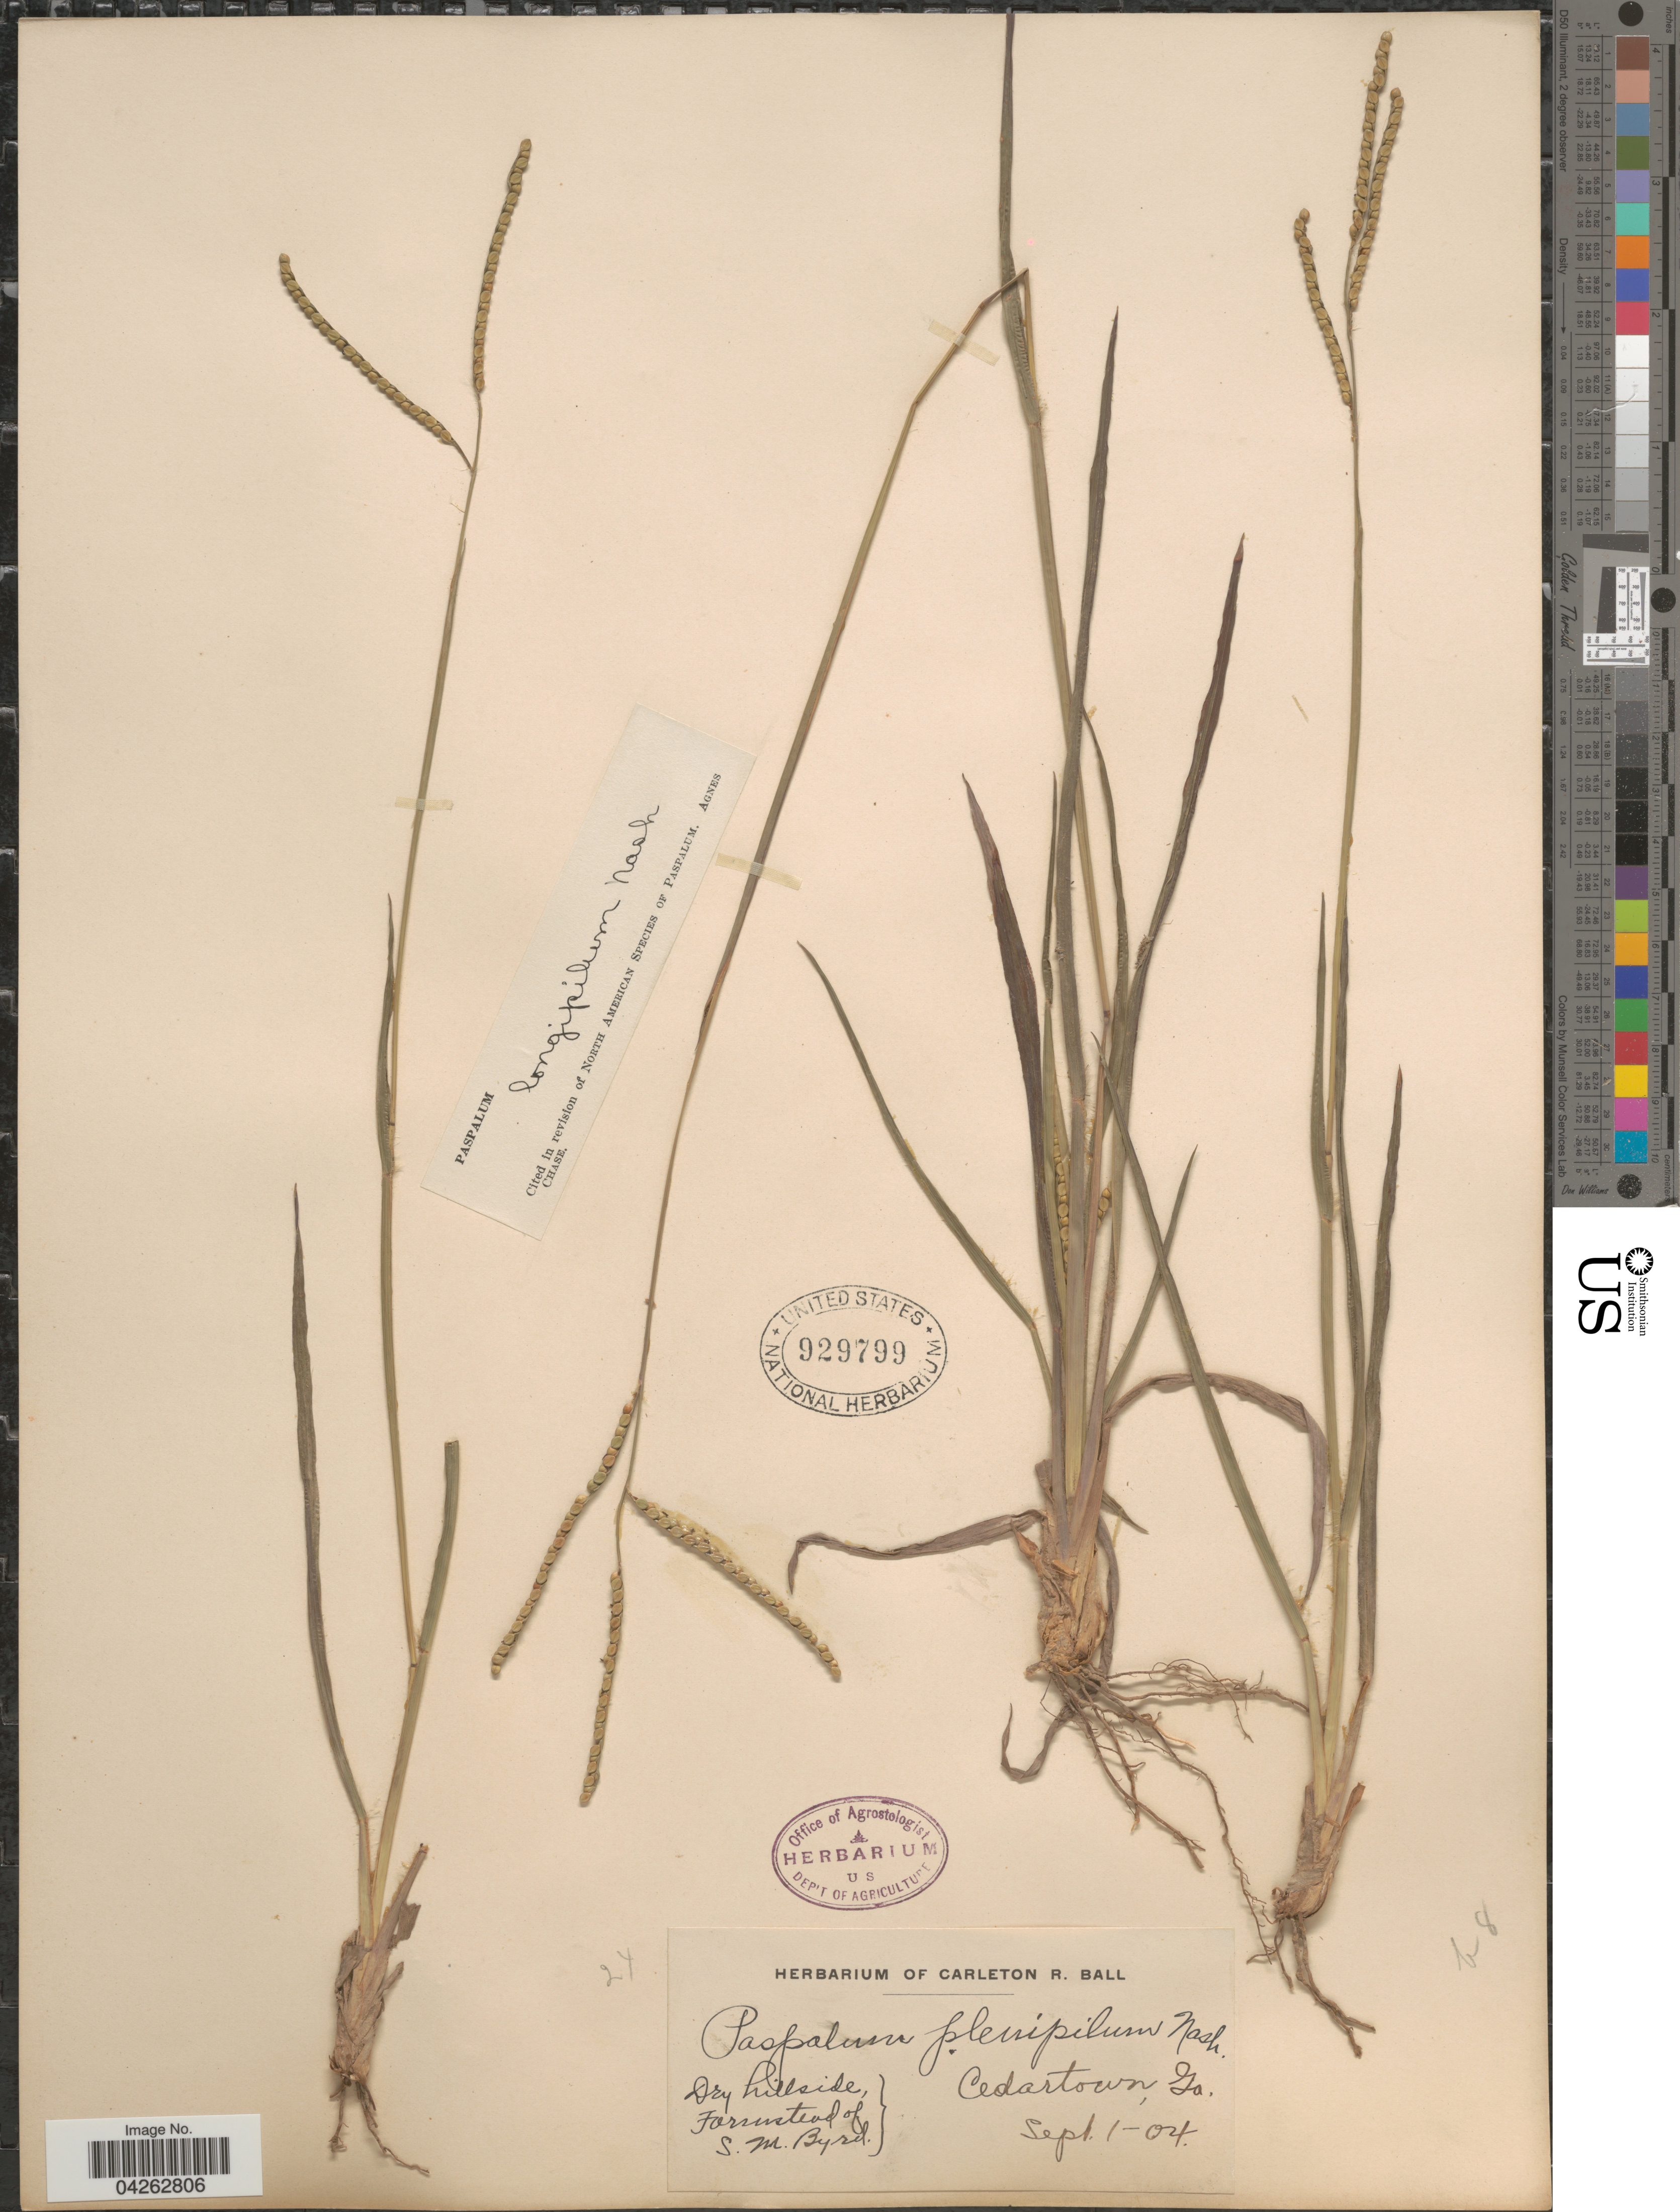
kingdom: Plantae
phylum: Tracheophyta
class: Liliopsida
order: Poales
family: Poaceae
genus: Paspalum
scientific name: Paspalum longipilum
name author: Nash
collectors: ex herb. of Carleton R. Ball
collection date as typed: Transcribed d/m/y: 1/9/4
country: United States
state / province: Georgia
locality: Farmstead of S. M. Byrd. Cedartown.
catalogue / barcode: US 929799